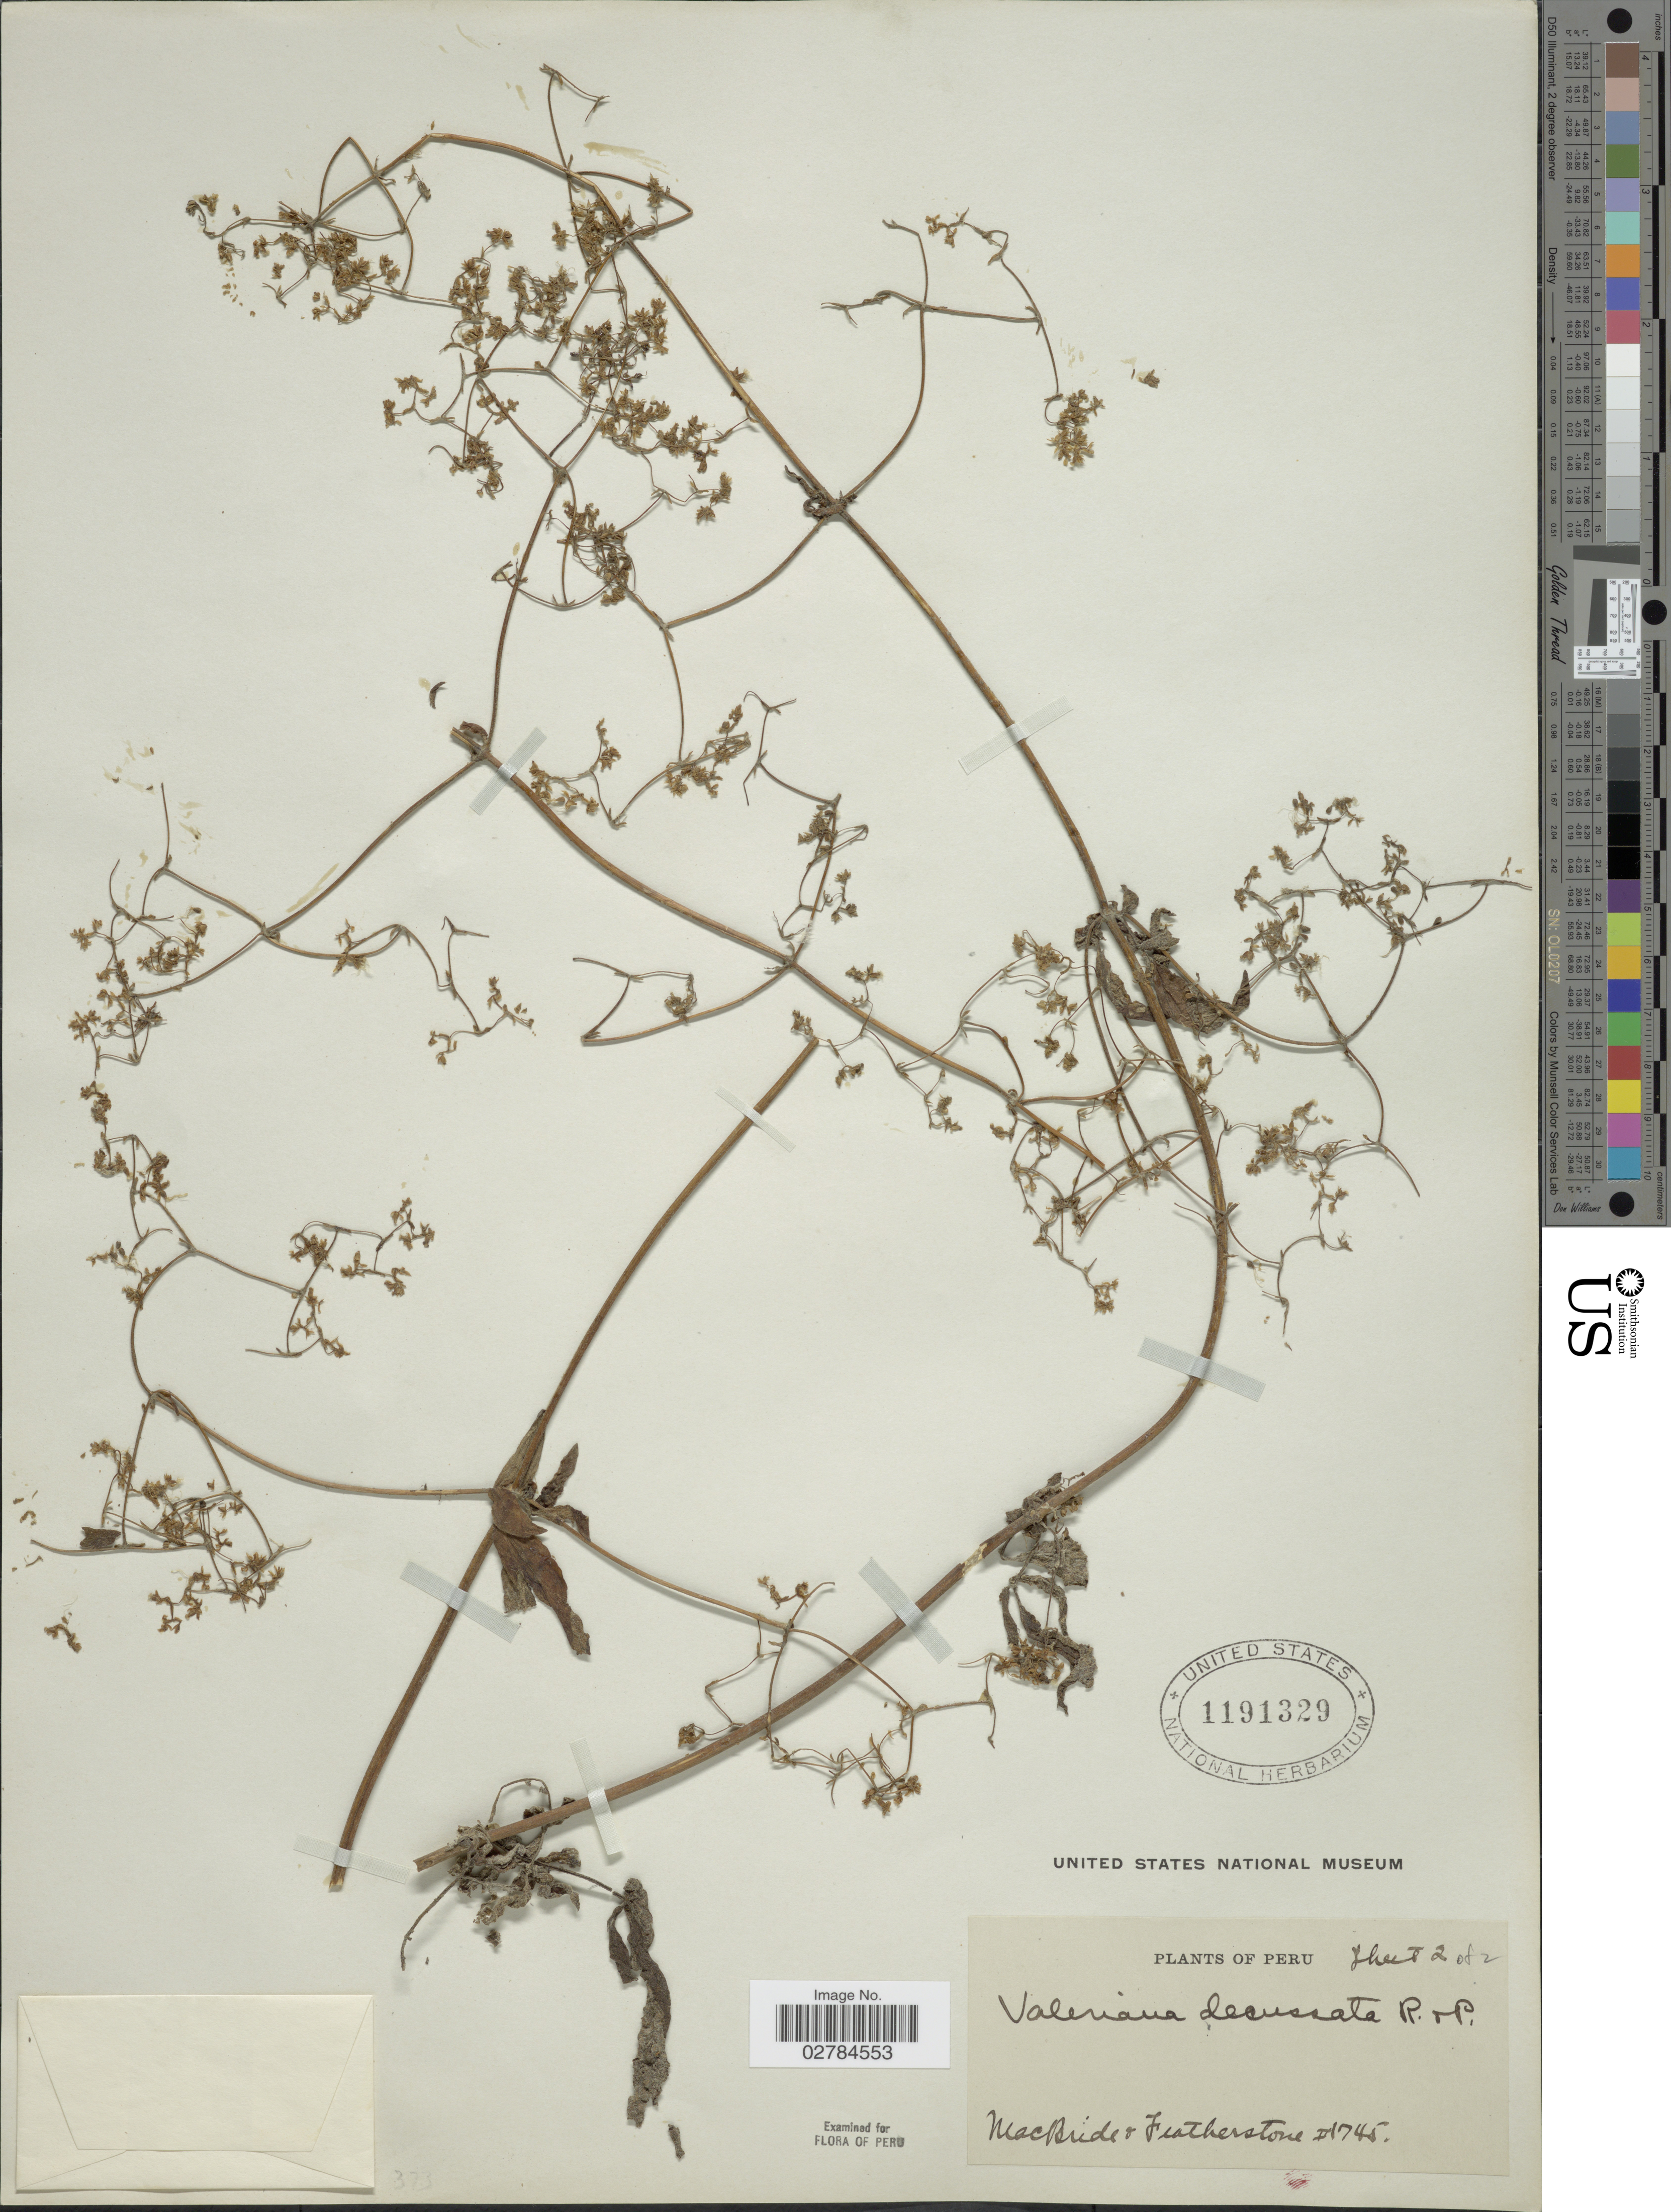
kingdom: Plantae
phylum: Tracheophyta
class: Magnoliopsida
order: Dipsacales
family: Caprifoliaceae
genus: Valeriana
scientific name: Valeriana decussata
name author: Ruiz & Pav.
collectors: Macbride, -- & -. Featherstone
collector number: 1745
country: Peru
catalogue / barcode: US 1191329